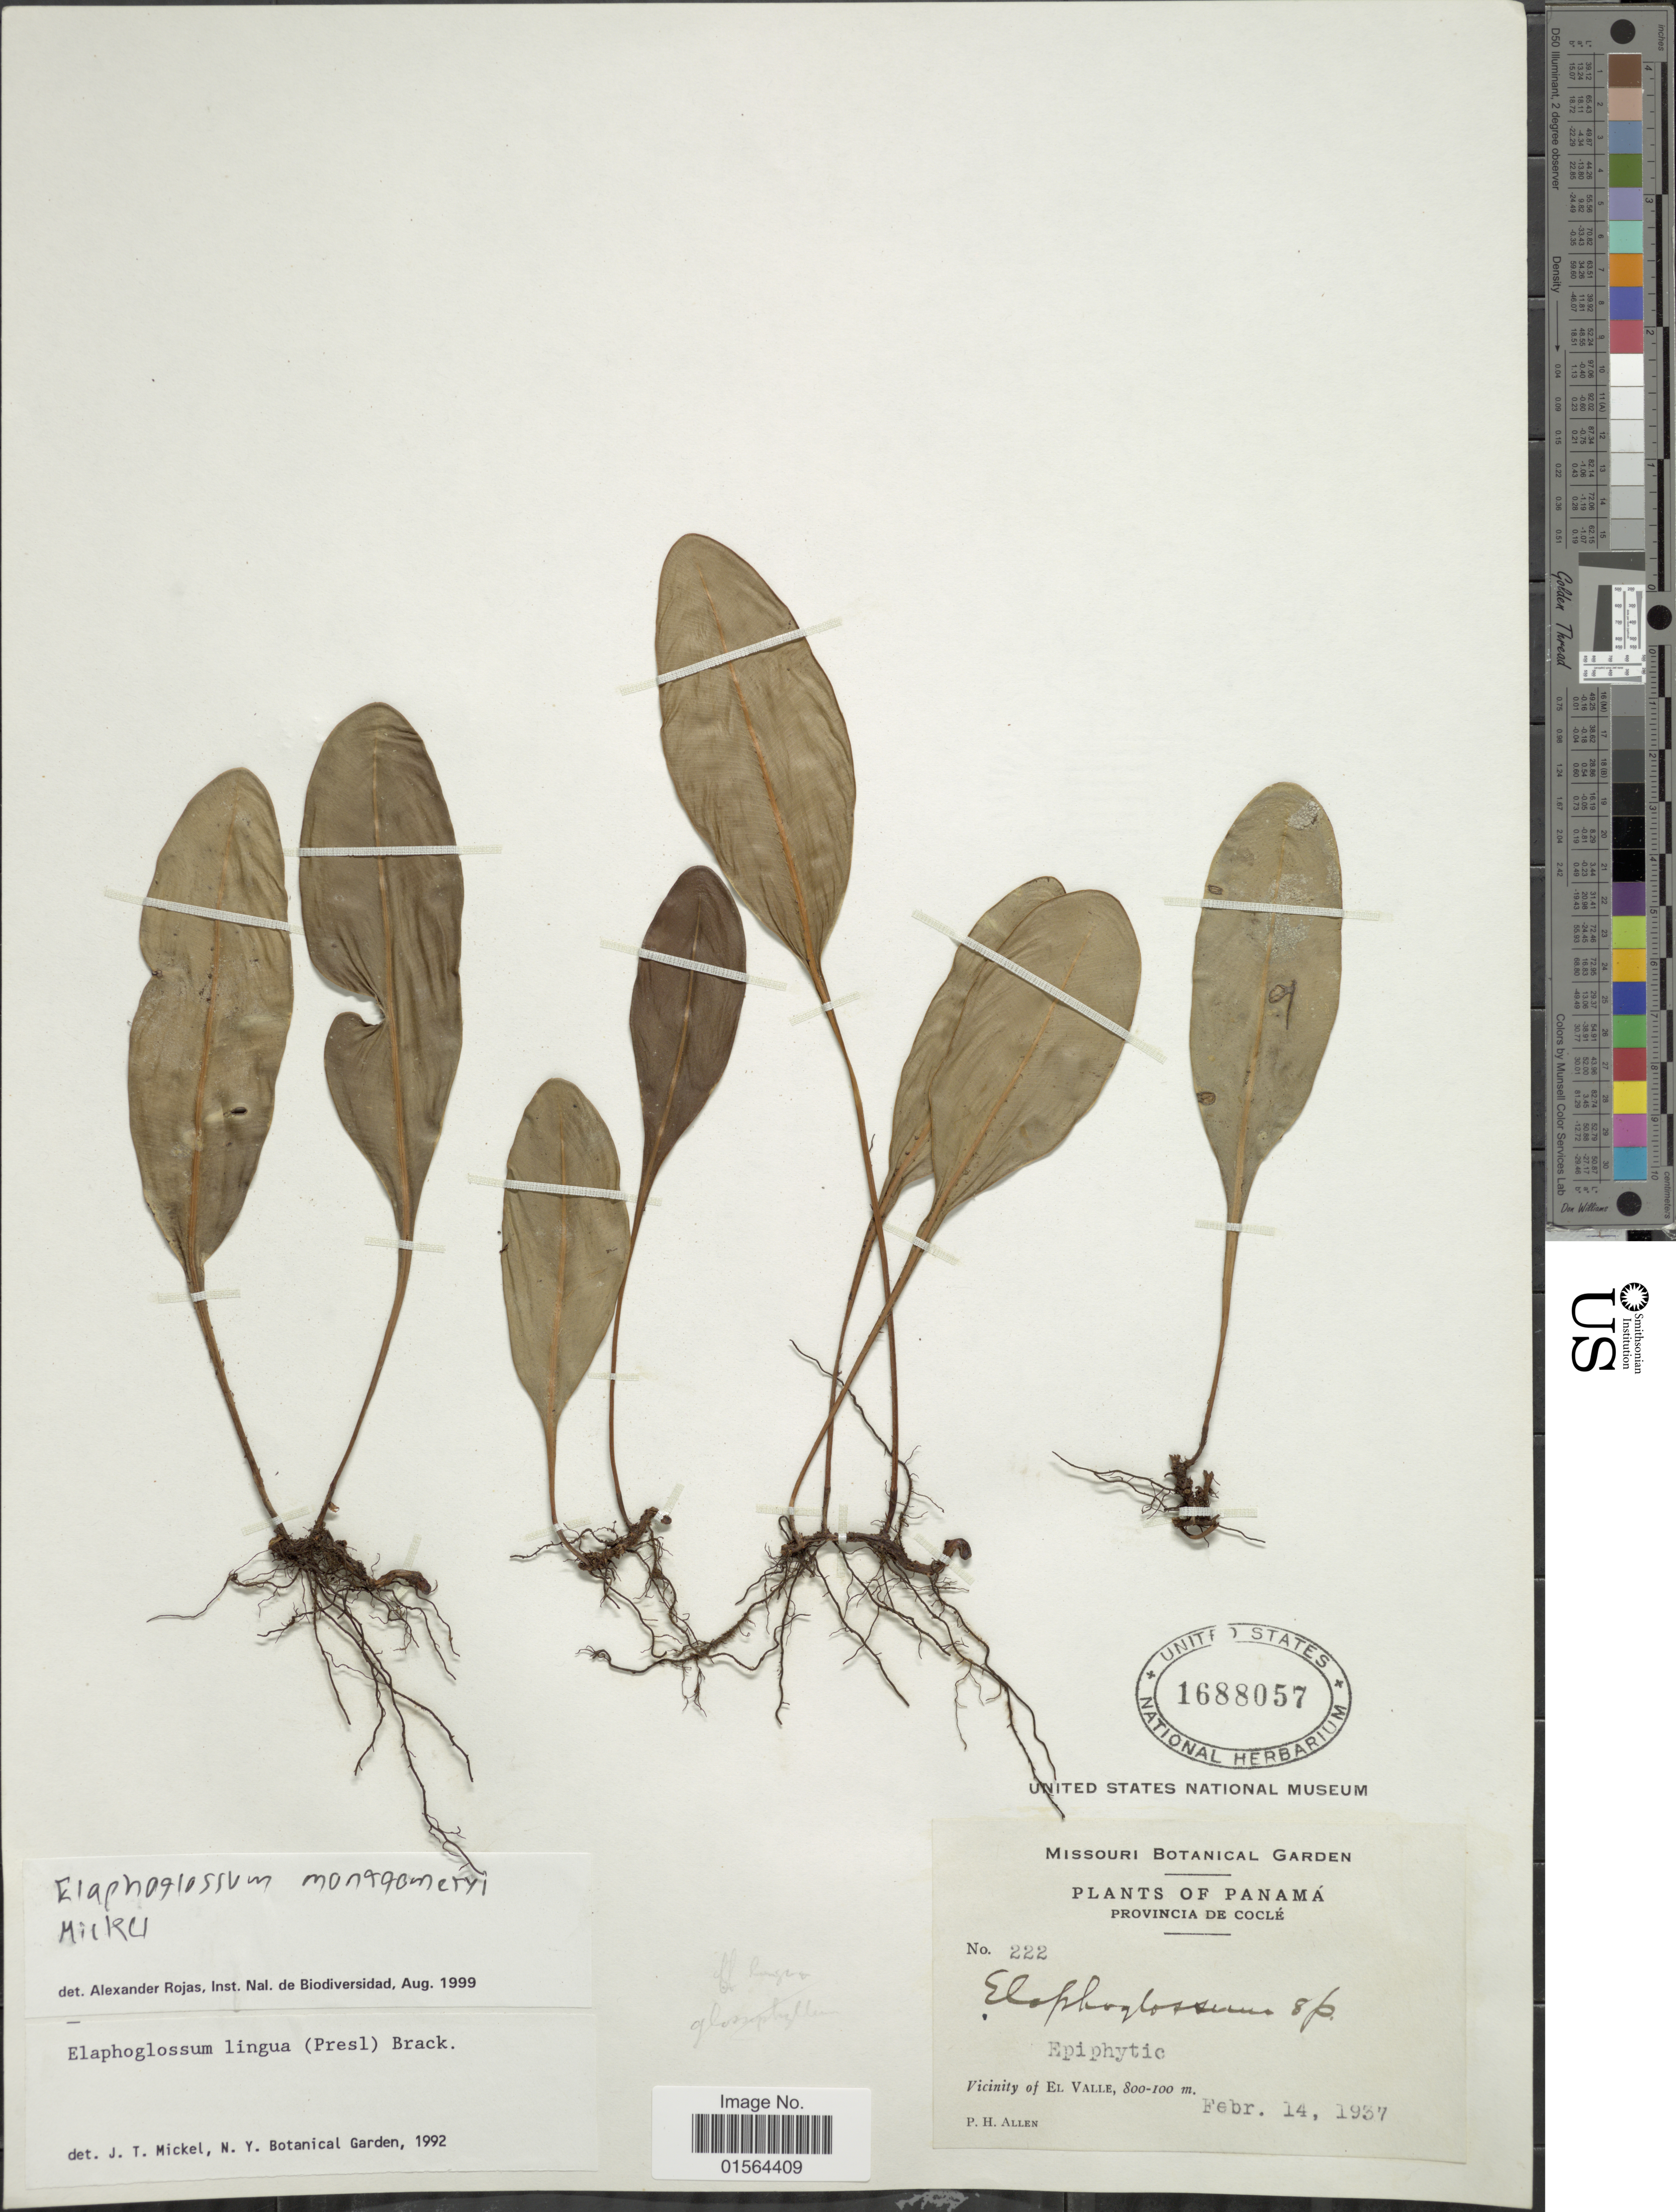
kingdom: Plantae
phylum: Tracheophyta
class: Polypodiopsida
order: Polypodiales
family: Dryopteridaceae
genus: Elaphoglossum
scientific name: Elaphoglossum montgomeryi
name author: Mickel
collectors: P. H. Allen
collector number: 222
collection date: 1937-02-14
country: Panama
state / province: Coclé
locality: Provincia de Cocle, Vicinity of El Valle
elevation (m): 100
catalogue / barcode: US 1688057